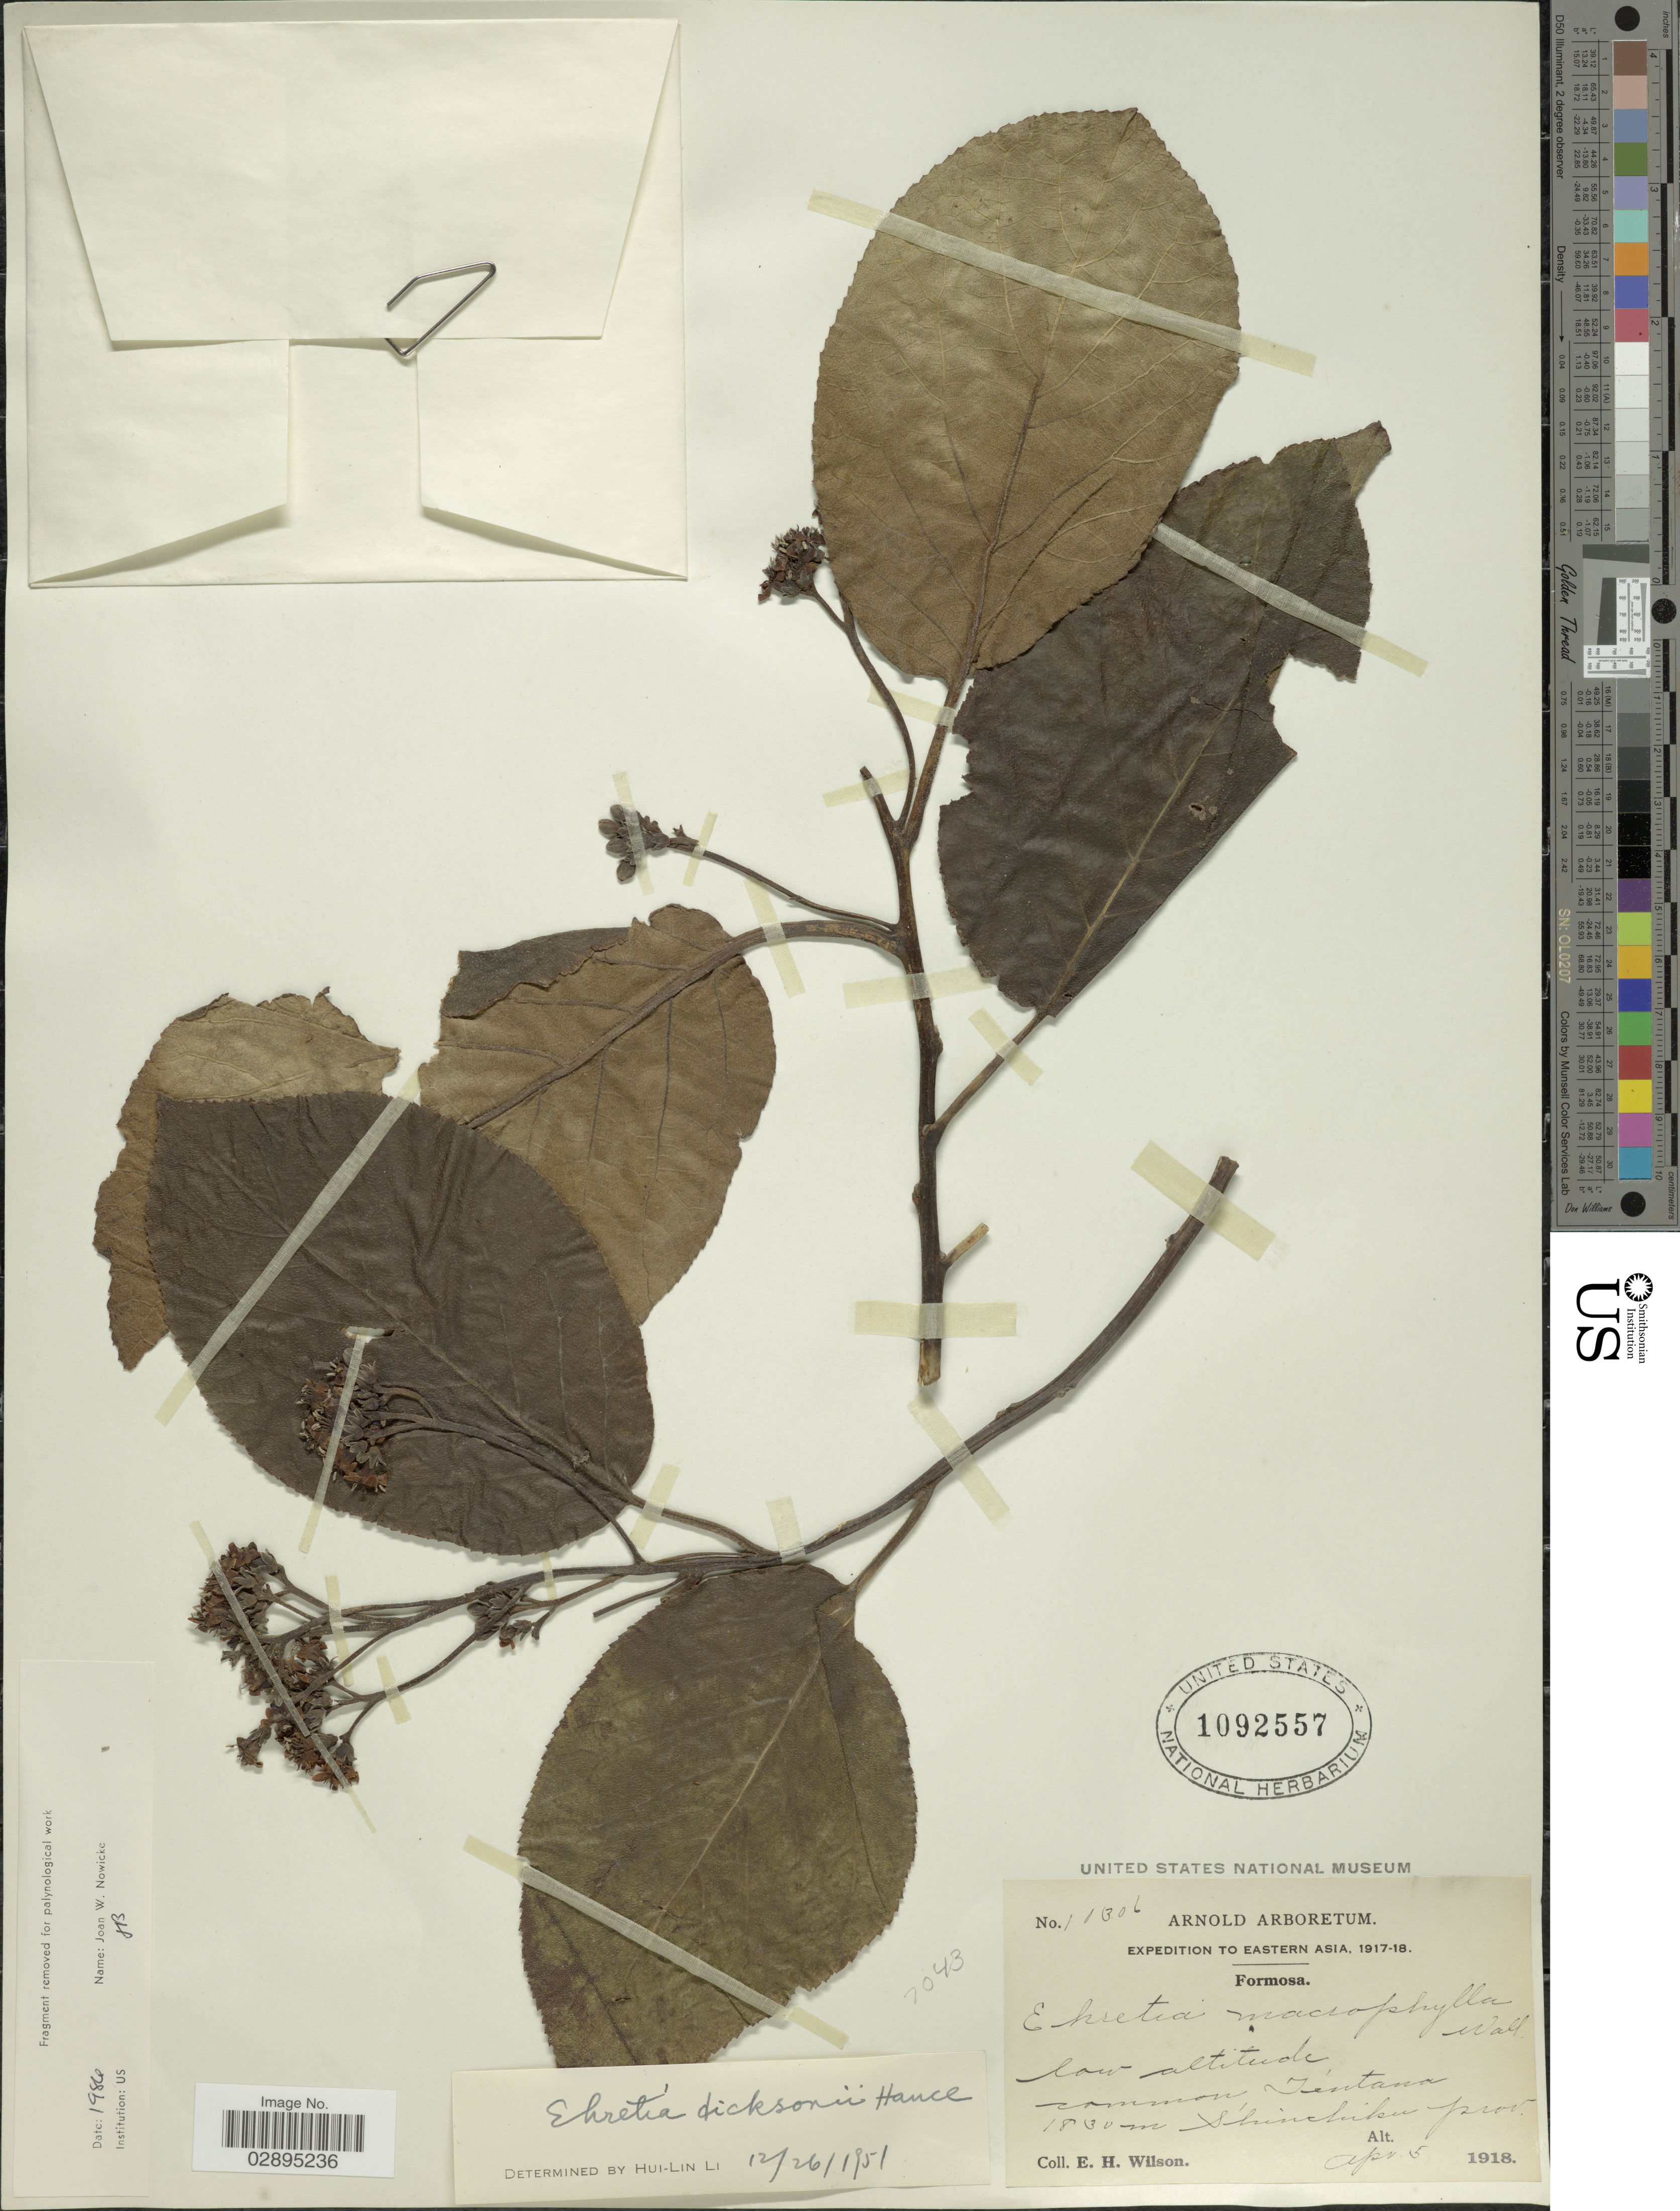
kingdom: Plantae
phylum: Tracheophyta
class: Magnoliopsida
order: Boraginales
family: Ehretiaceae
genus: Ehretia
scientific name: Ehretia dicksonii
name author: Hance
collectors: E. Wilson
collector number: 11306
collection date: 1918-04-05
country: Taiwan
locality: Eastern Asia. Formosa. Common, Tentana, Shinchiku prov.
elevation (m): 1830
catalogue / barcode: US 1092557